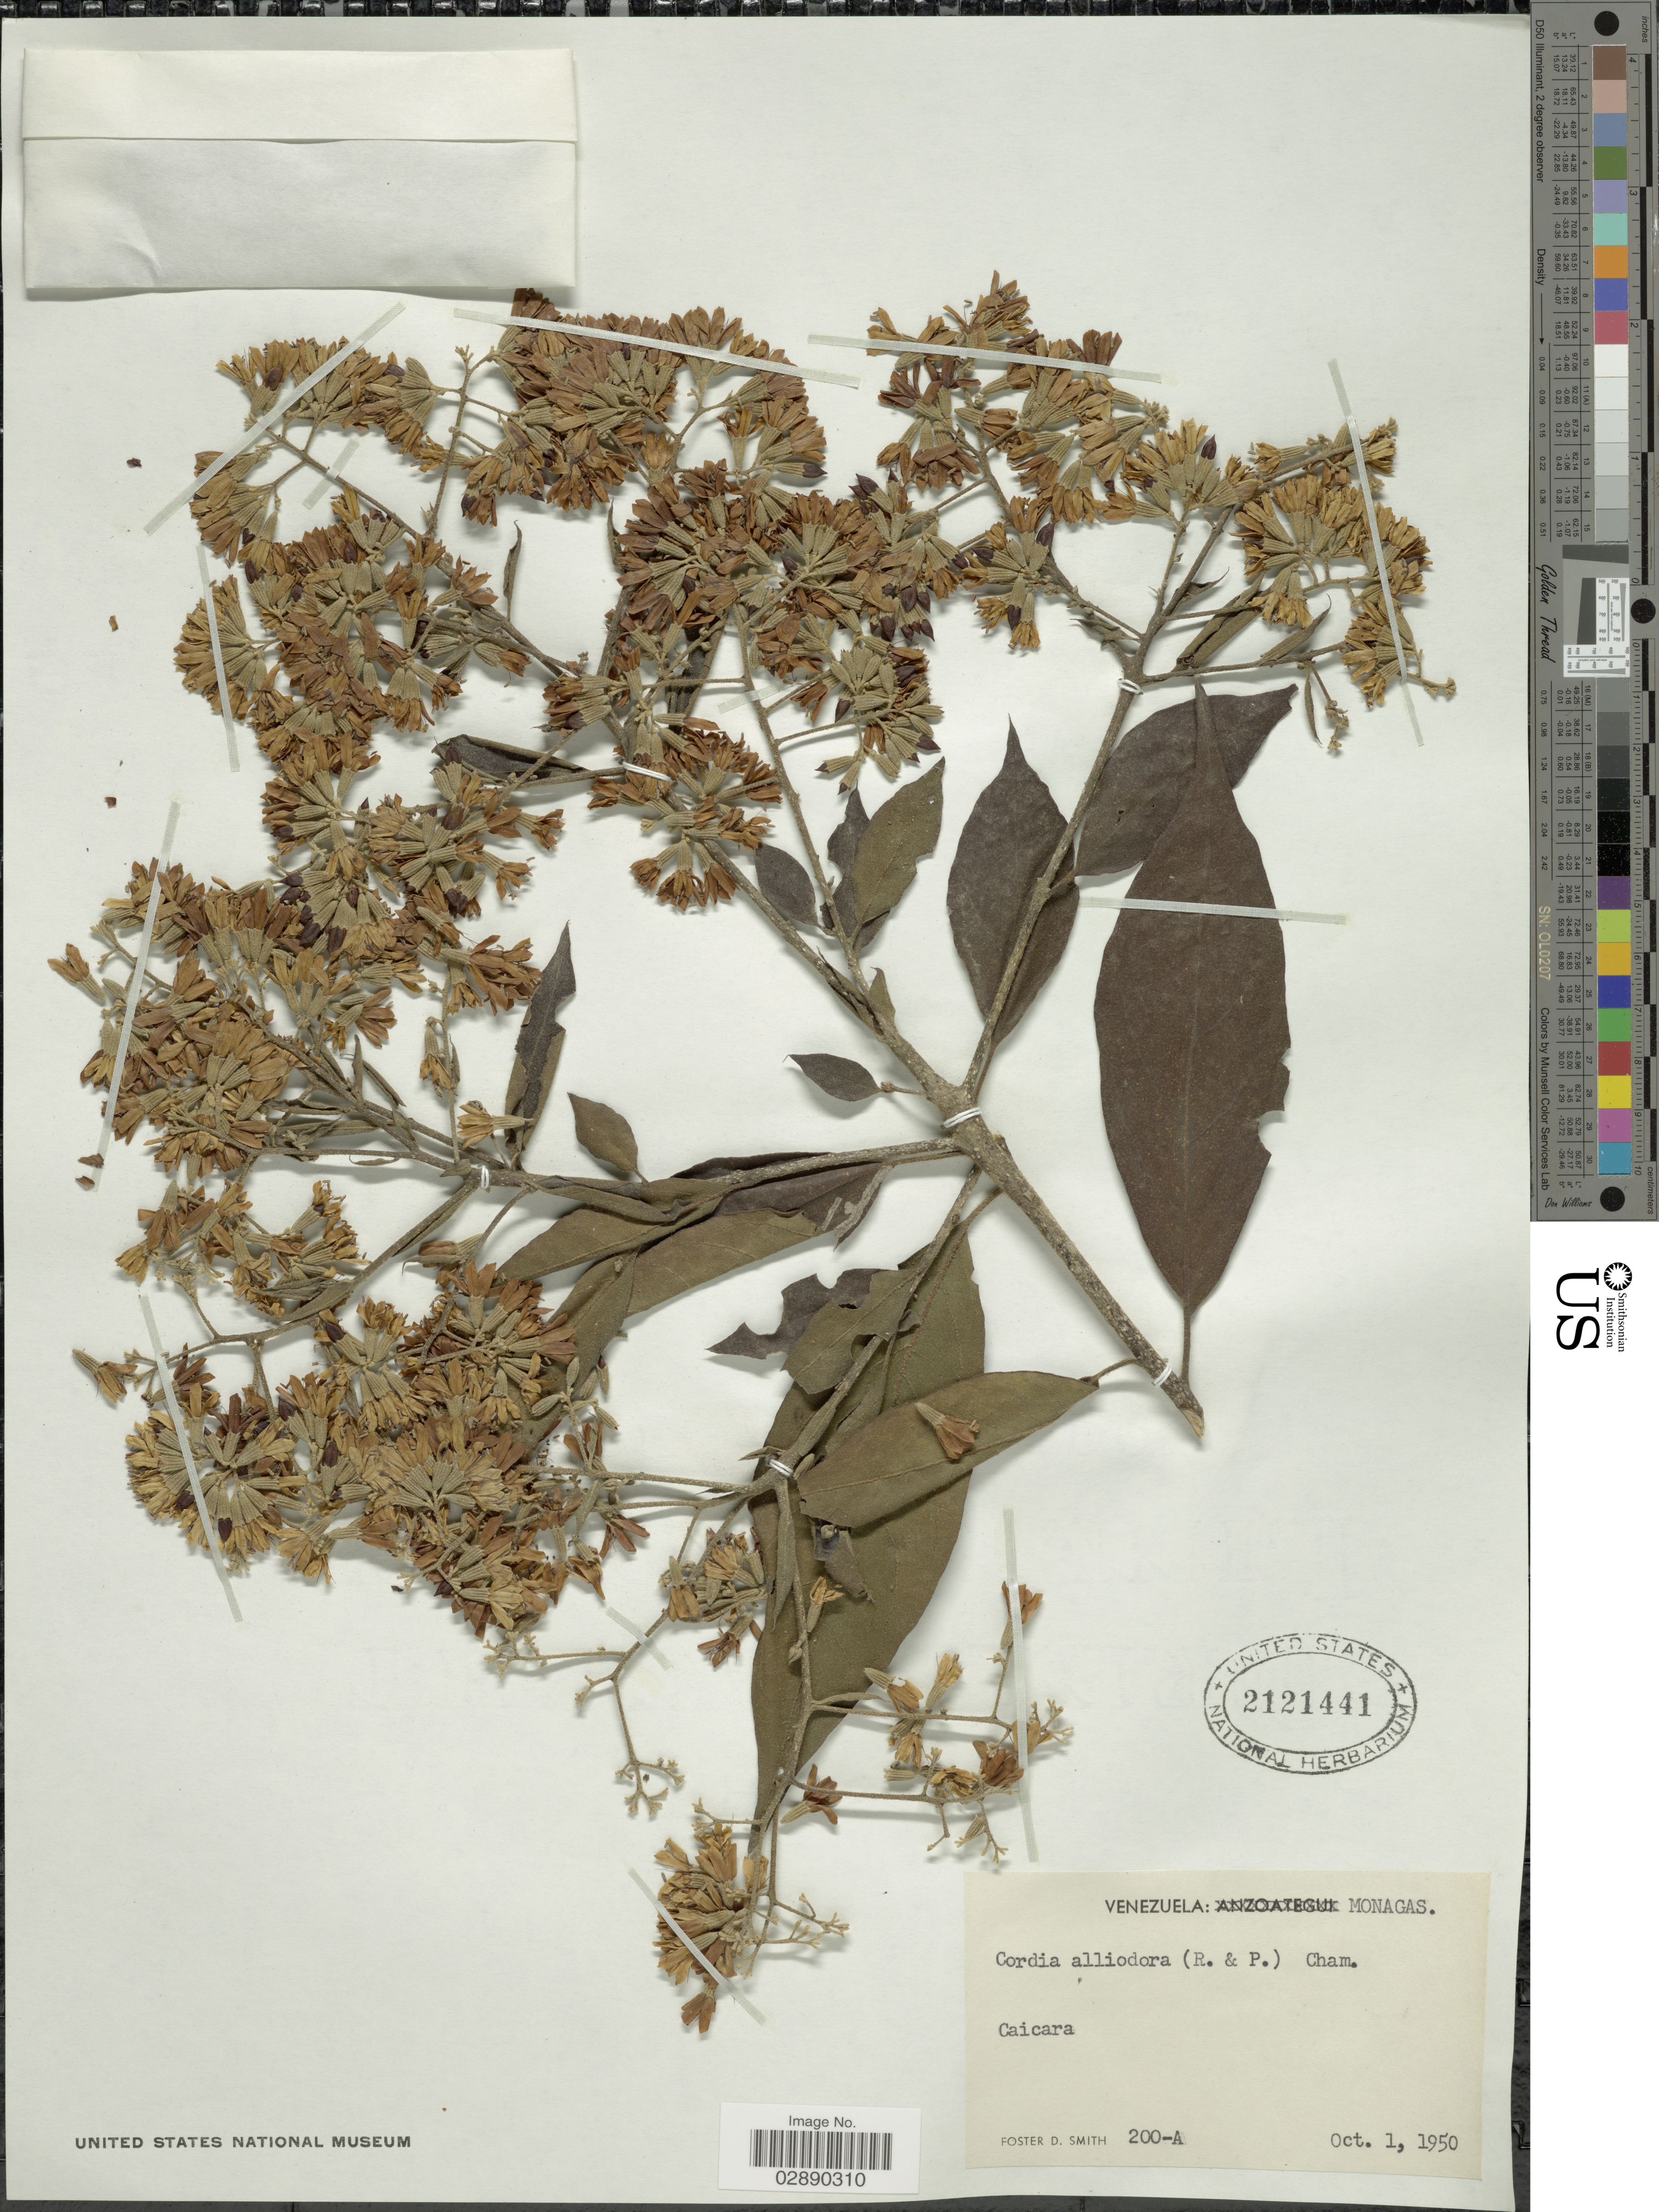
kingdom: Plantae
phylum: Tracheophyta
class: Magnoliopsida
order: Boraginales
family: Cordiaceae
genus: Cordia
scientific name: Cordia alliodora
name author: (Ruiz & Pav.) Oken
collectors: F. Smith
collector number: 200-A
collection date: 1950-10-01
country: Venezuela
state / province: Monagas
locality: Caicara.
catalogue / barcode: US 2121441